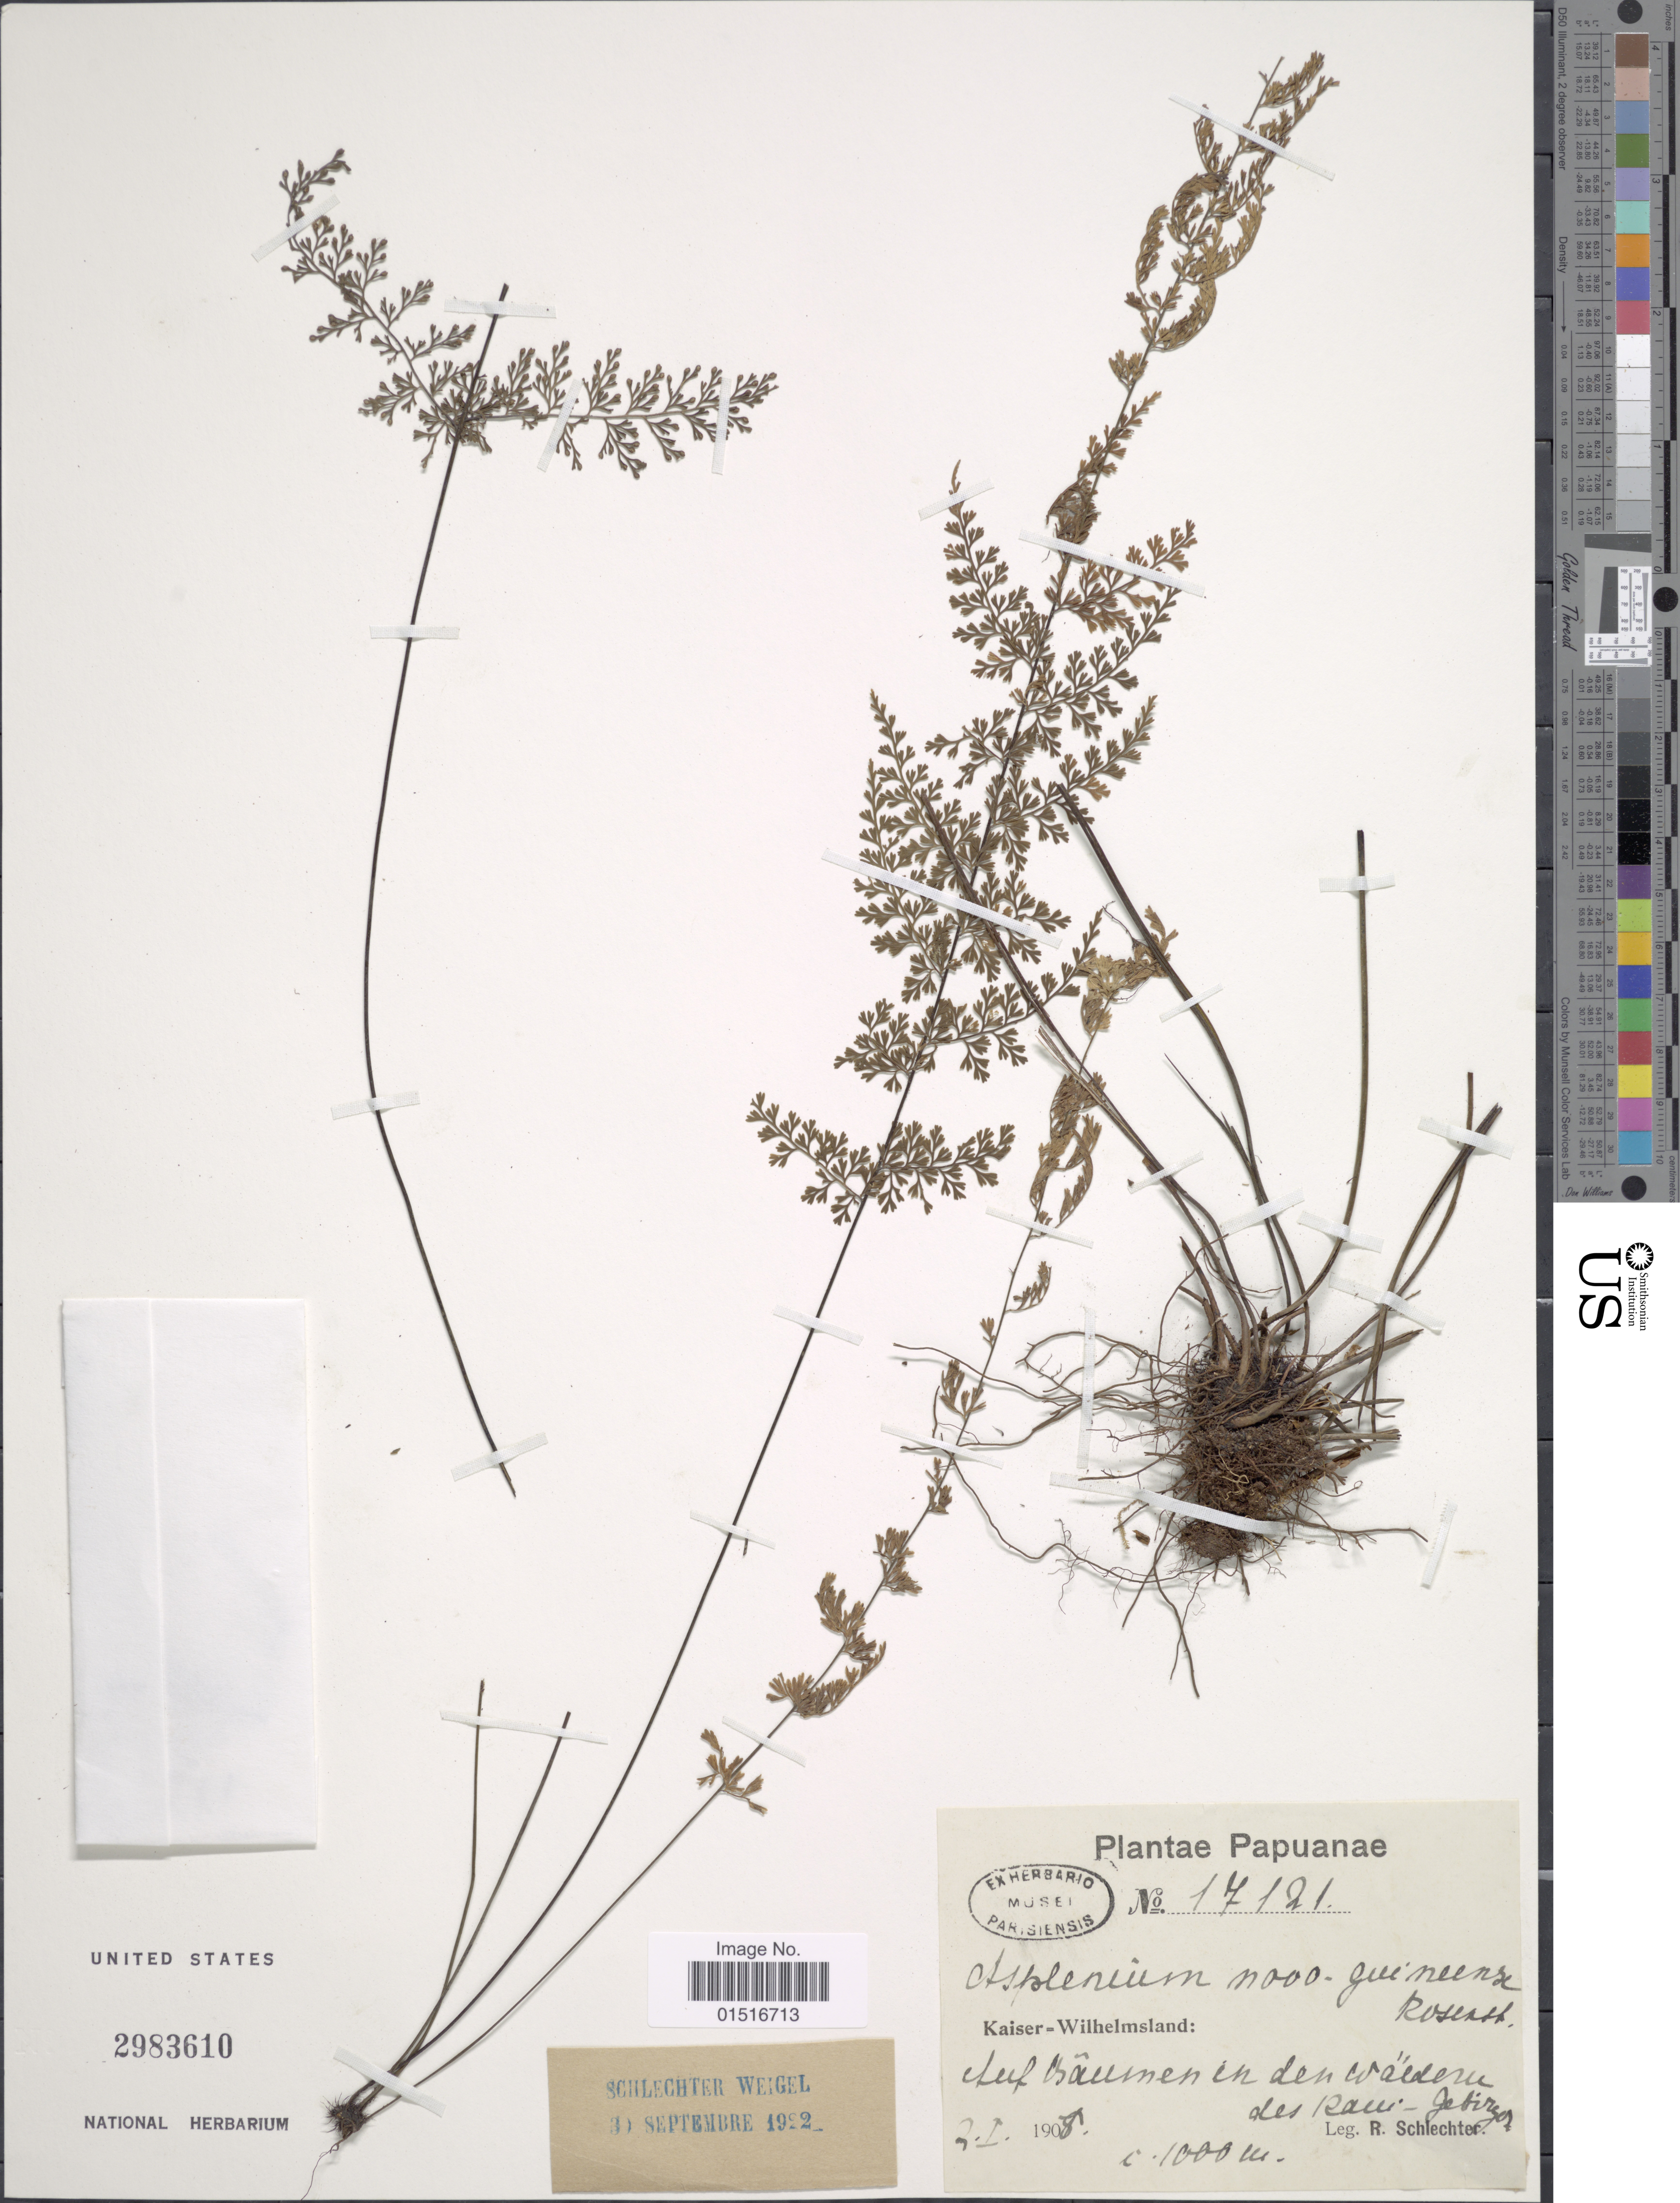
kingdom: Plantae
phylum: Tracheophyta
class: Polypodiopsida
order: Polypodiales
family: Aspleniaceae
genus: Asplenium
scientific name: Asplenium novoguineense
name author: Rosenst.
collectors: F. R. R. Schlechter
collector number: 17121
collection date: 1908-01-02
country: Papua New Guinea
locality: Papuanae. Kaiser-Wilhelmsland: Auf Baumstämmen in den Wäldern des Kani gebirges.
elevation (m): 1000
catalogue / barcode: US 2983610